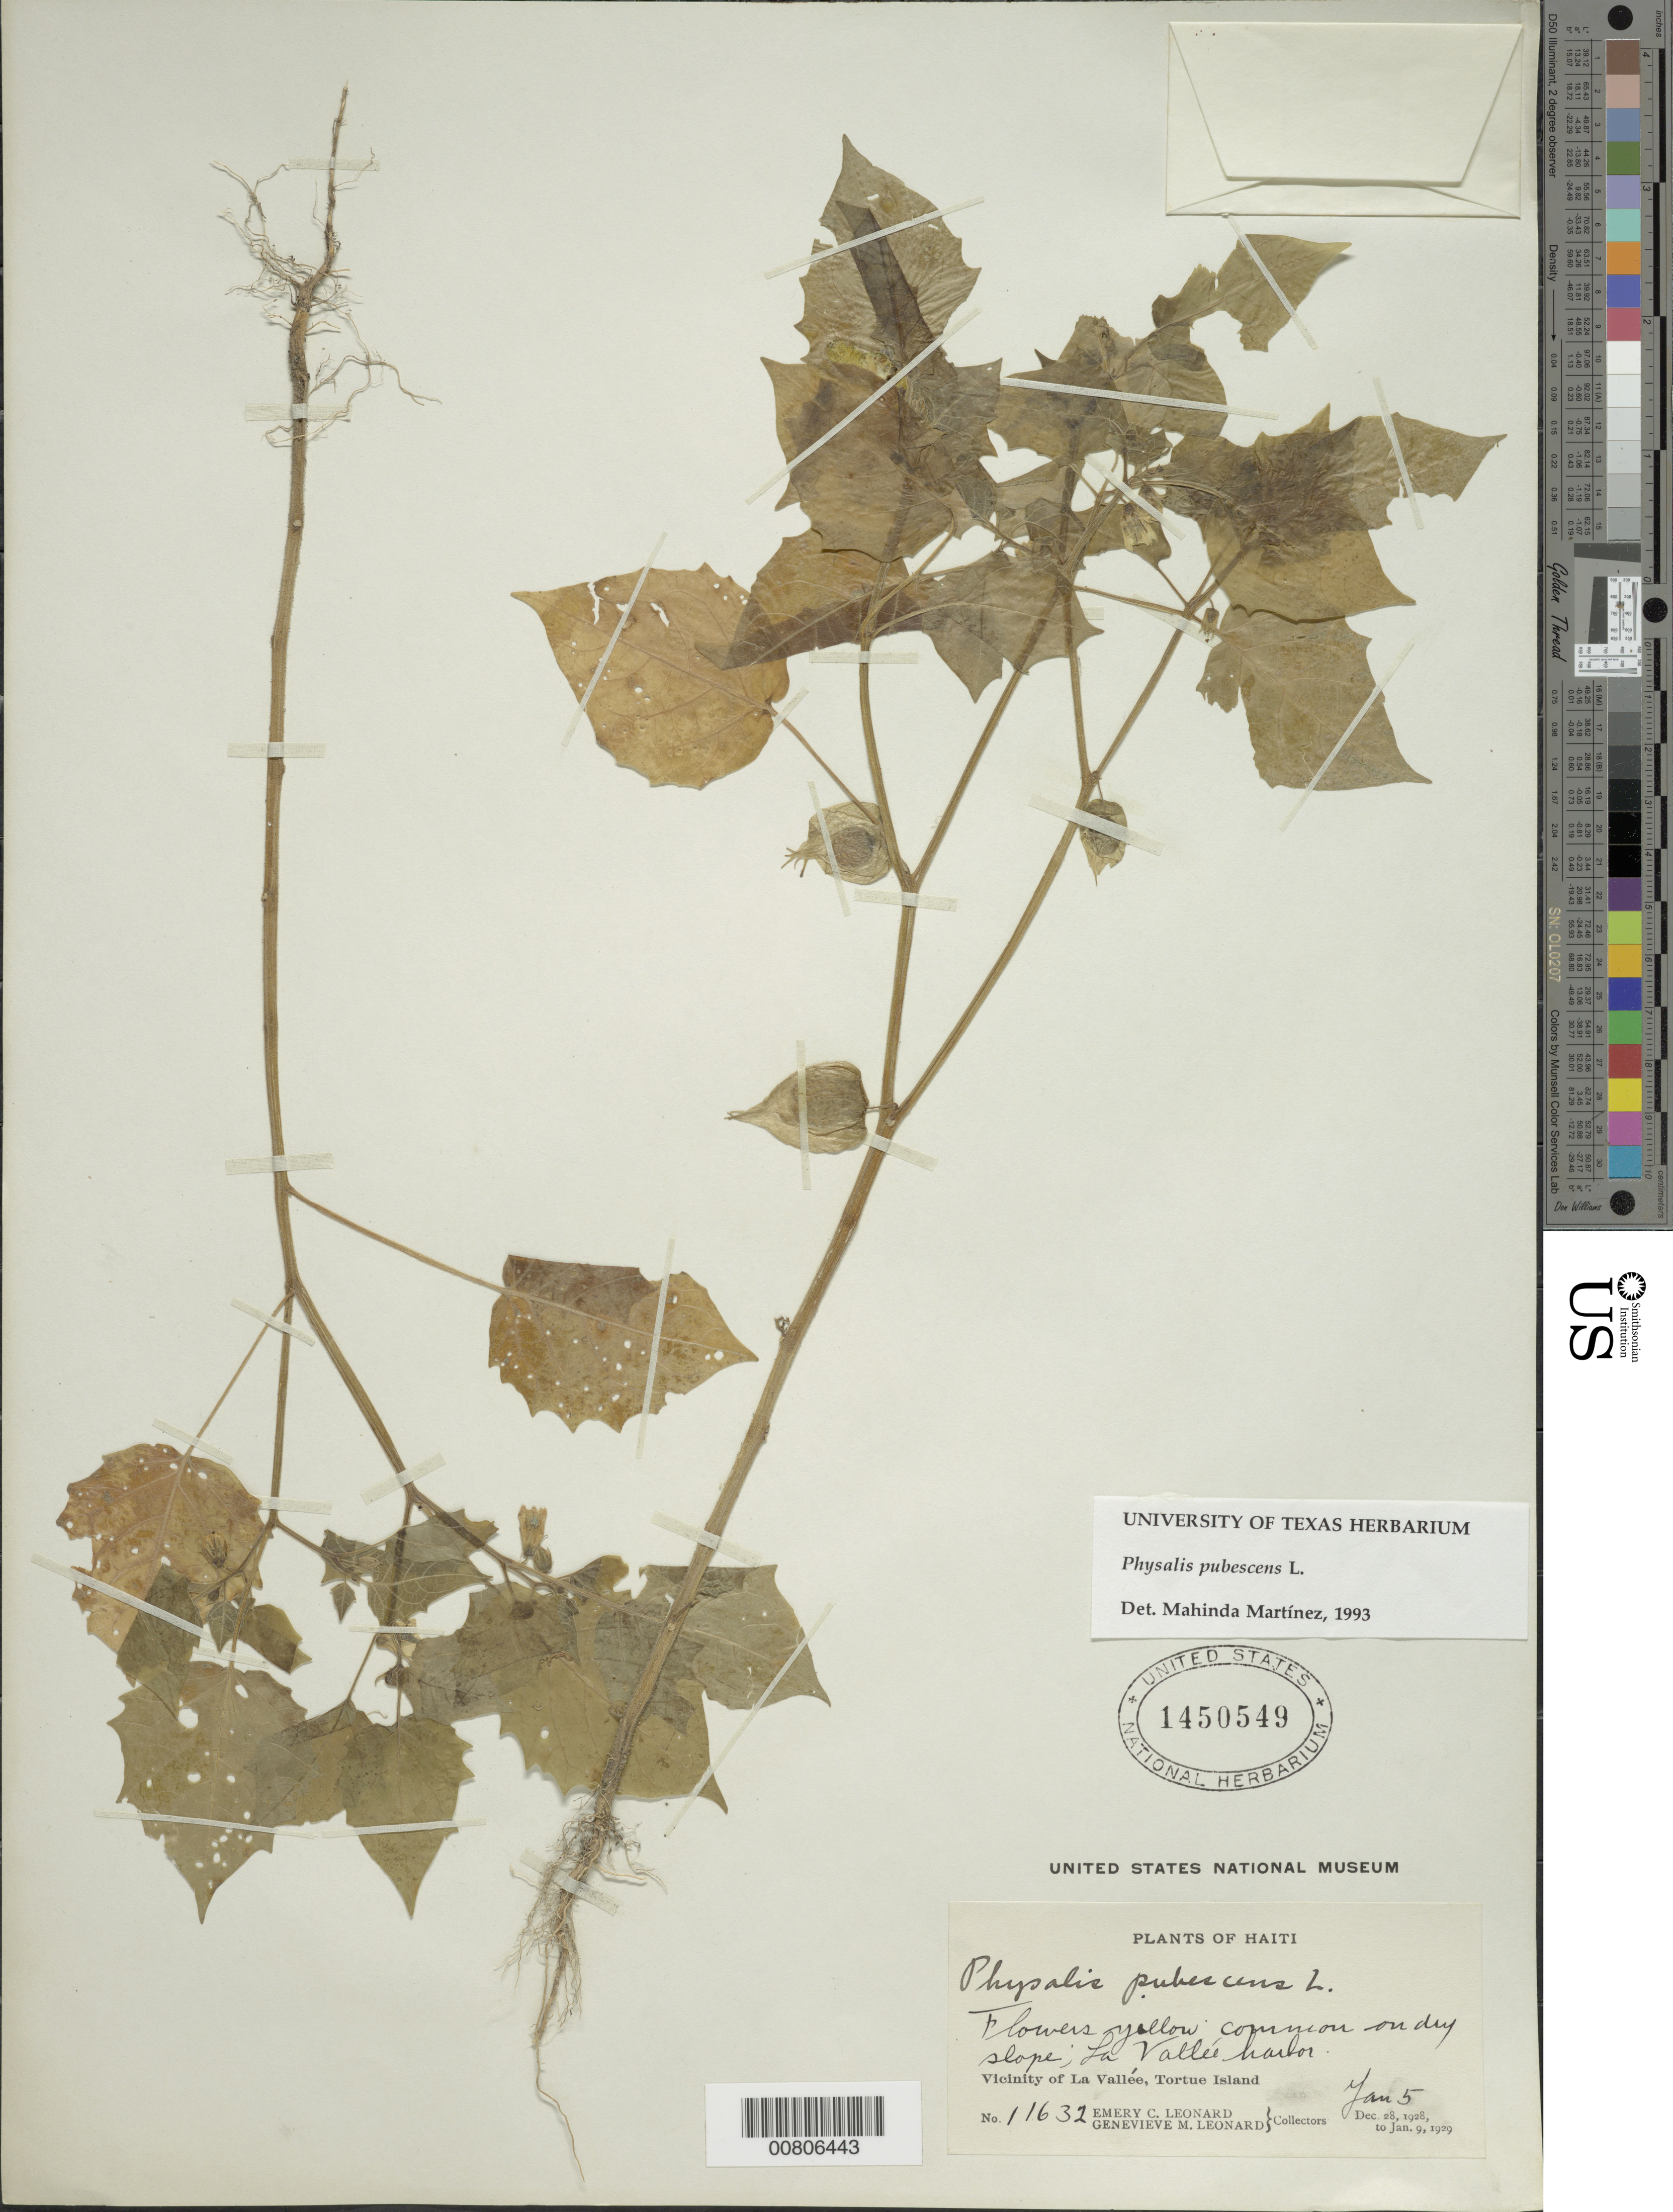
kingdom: Plantae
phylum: Tracheophyta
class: Magnoliopsida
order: Solanales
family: Solanaceae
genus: Physalis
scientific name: Physalis pubescens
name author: L.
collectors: E. C. Leonard & G. M. Leonard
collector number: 11632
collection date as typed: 05 Jan 1929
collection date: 1929-01-05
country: Haiti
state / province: Nord-Ouest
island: Île de la Tortue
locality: Vicinity of La Vallée, La Vallée harbor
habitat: On dry slope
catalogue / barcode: US 1450549